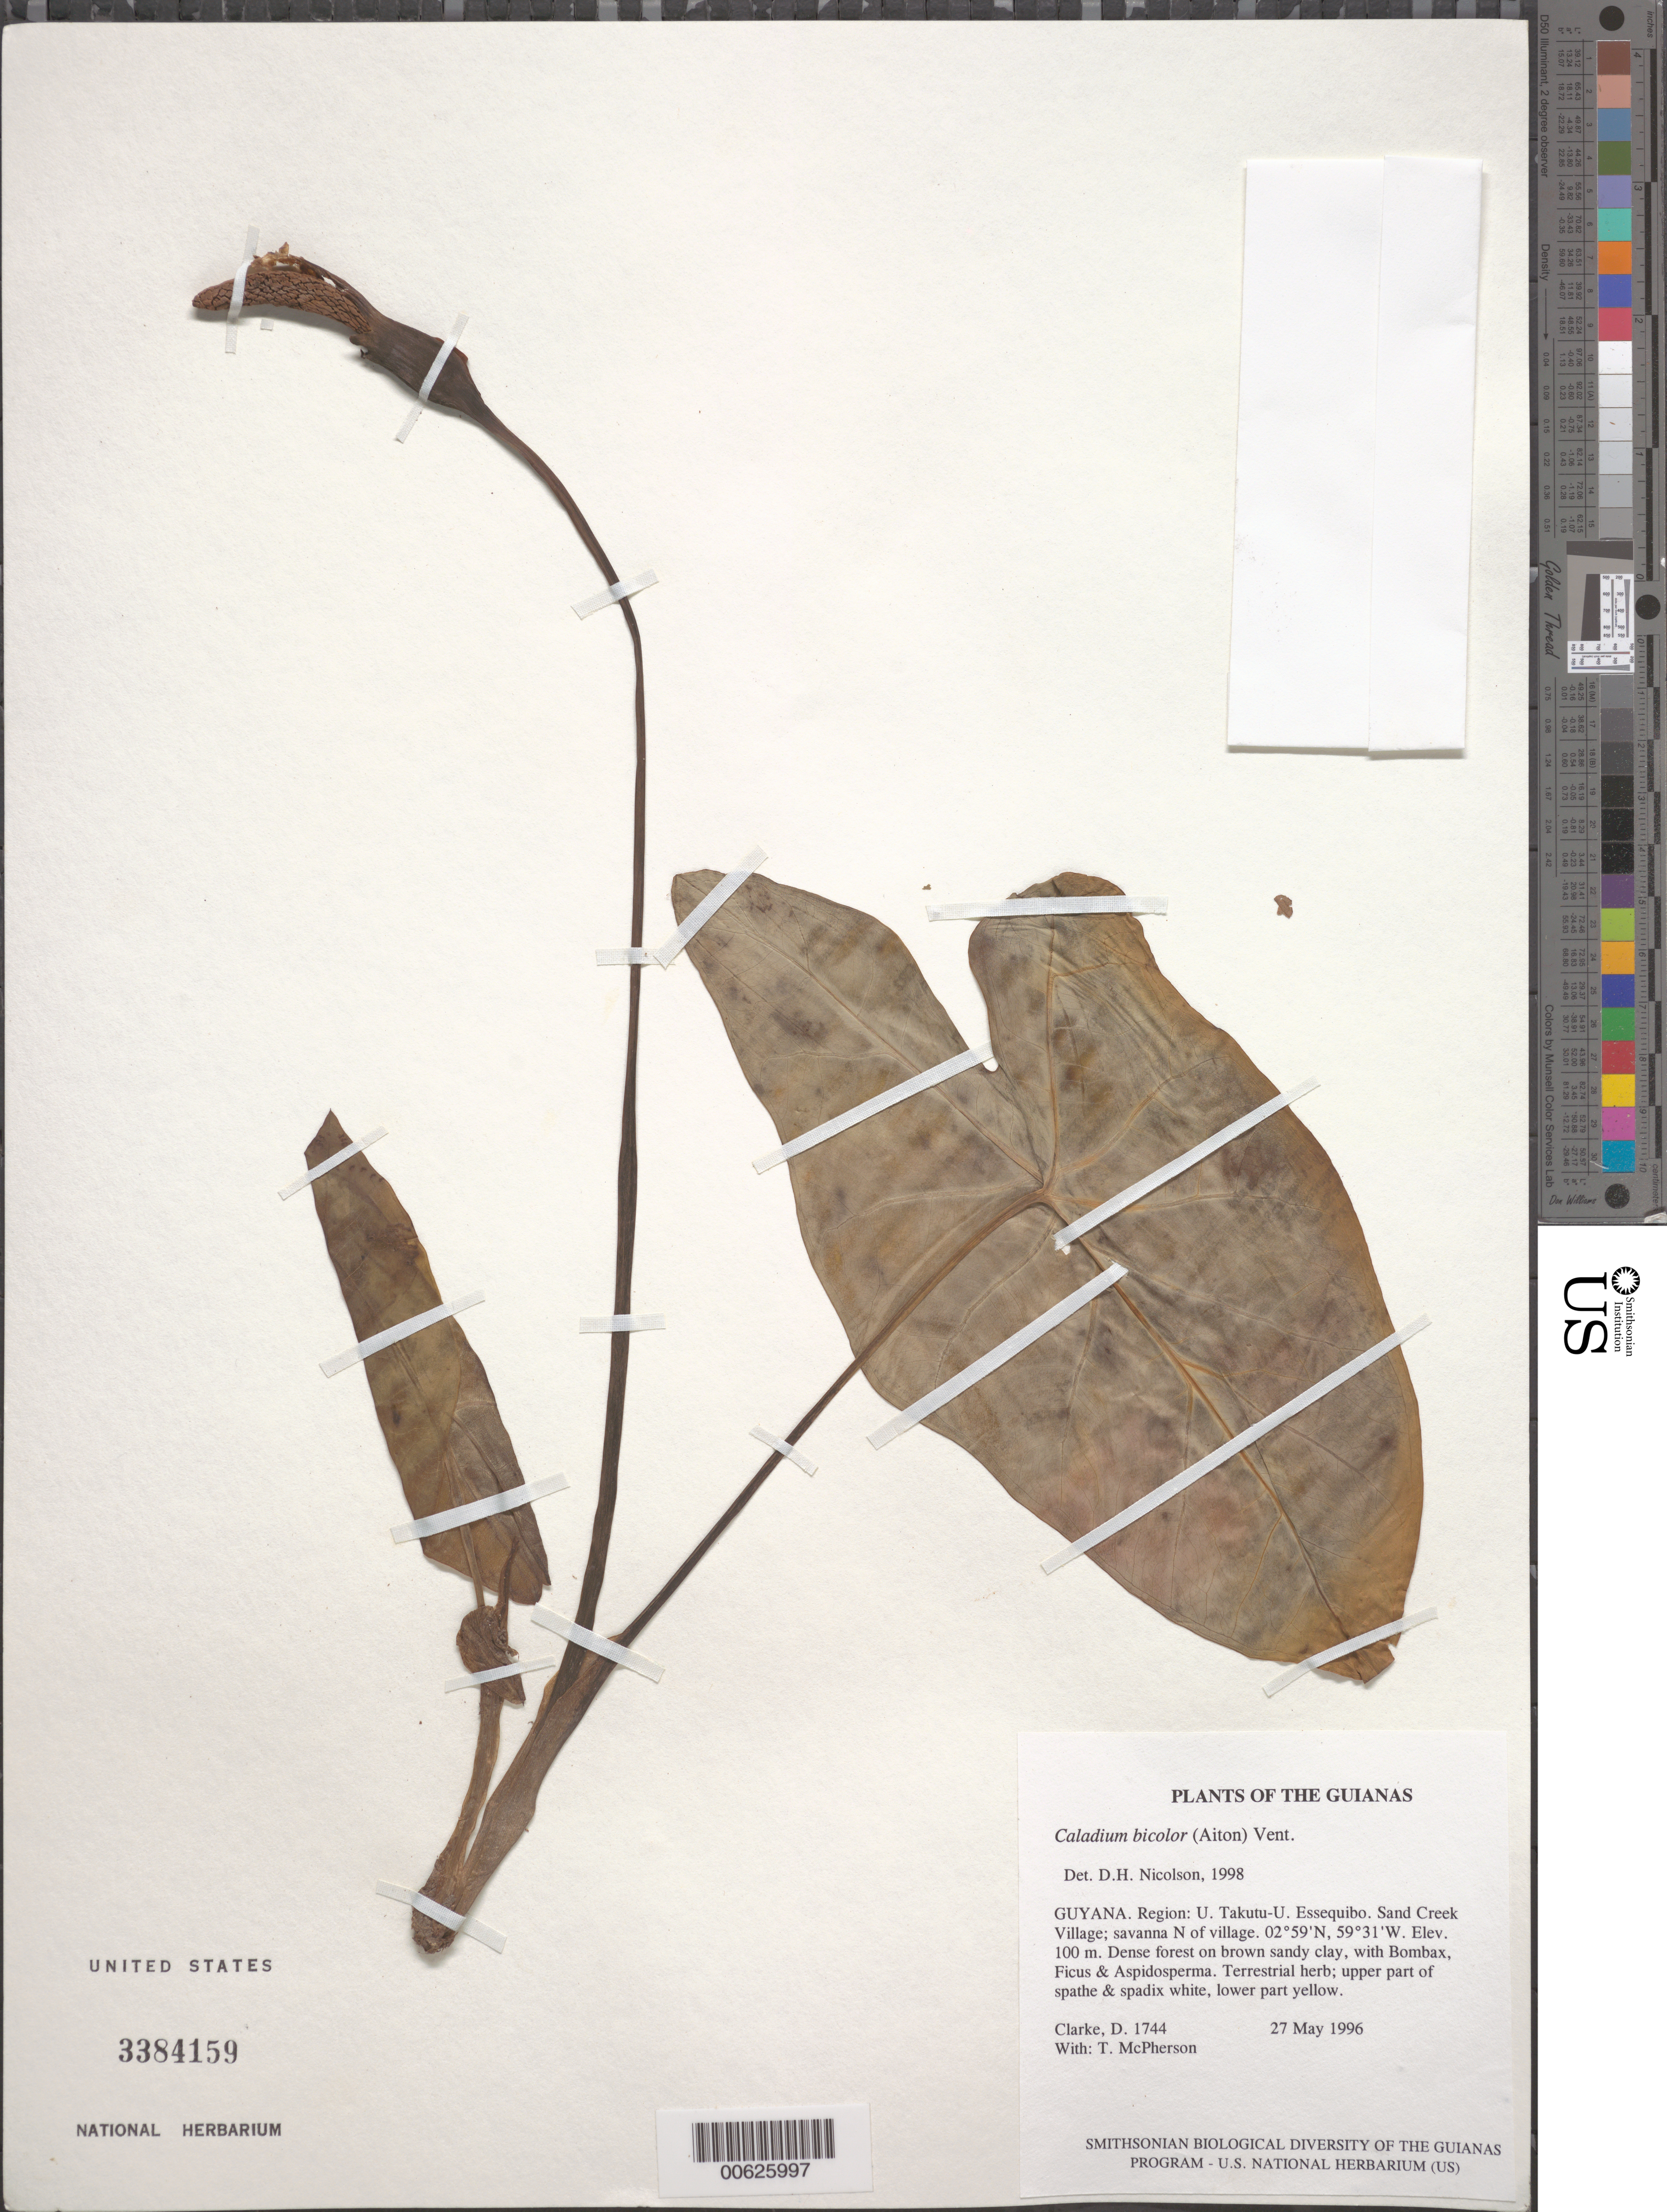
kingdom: Plantae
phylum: Tracheophyta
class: Liliopsida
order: Alismatales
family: Araceae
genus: Caladium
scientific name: Caladium bicolor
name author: (Aiton) Vent.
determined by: Nicolson, Dan H.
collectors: H. D. Clarke & T. McPherson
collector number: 1744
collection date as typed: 27 May 1996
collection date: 1996-05-27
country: Guyana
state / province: U. Takutu-U. Essequibo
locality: Sand Creek Village; savanna N of village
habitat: Dense forest on brown sandy clay, with Bombacaceae, Ficus & Aspidosperma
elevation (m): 100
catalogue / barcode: US 3384159